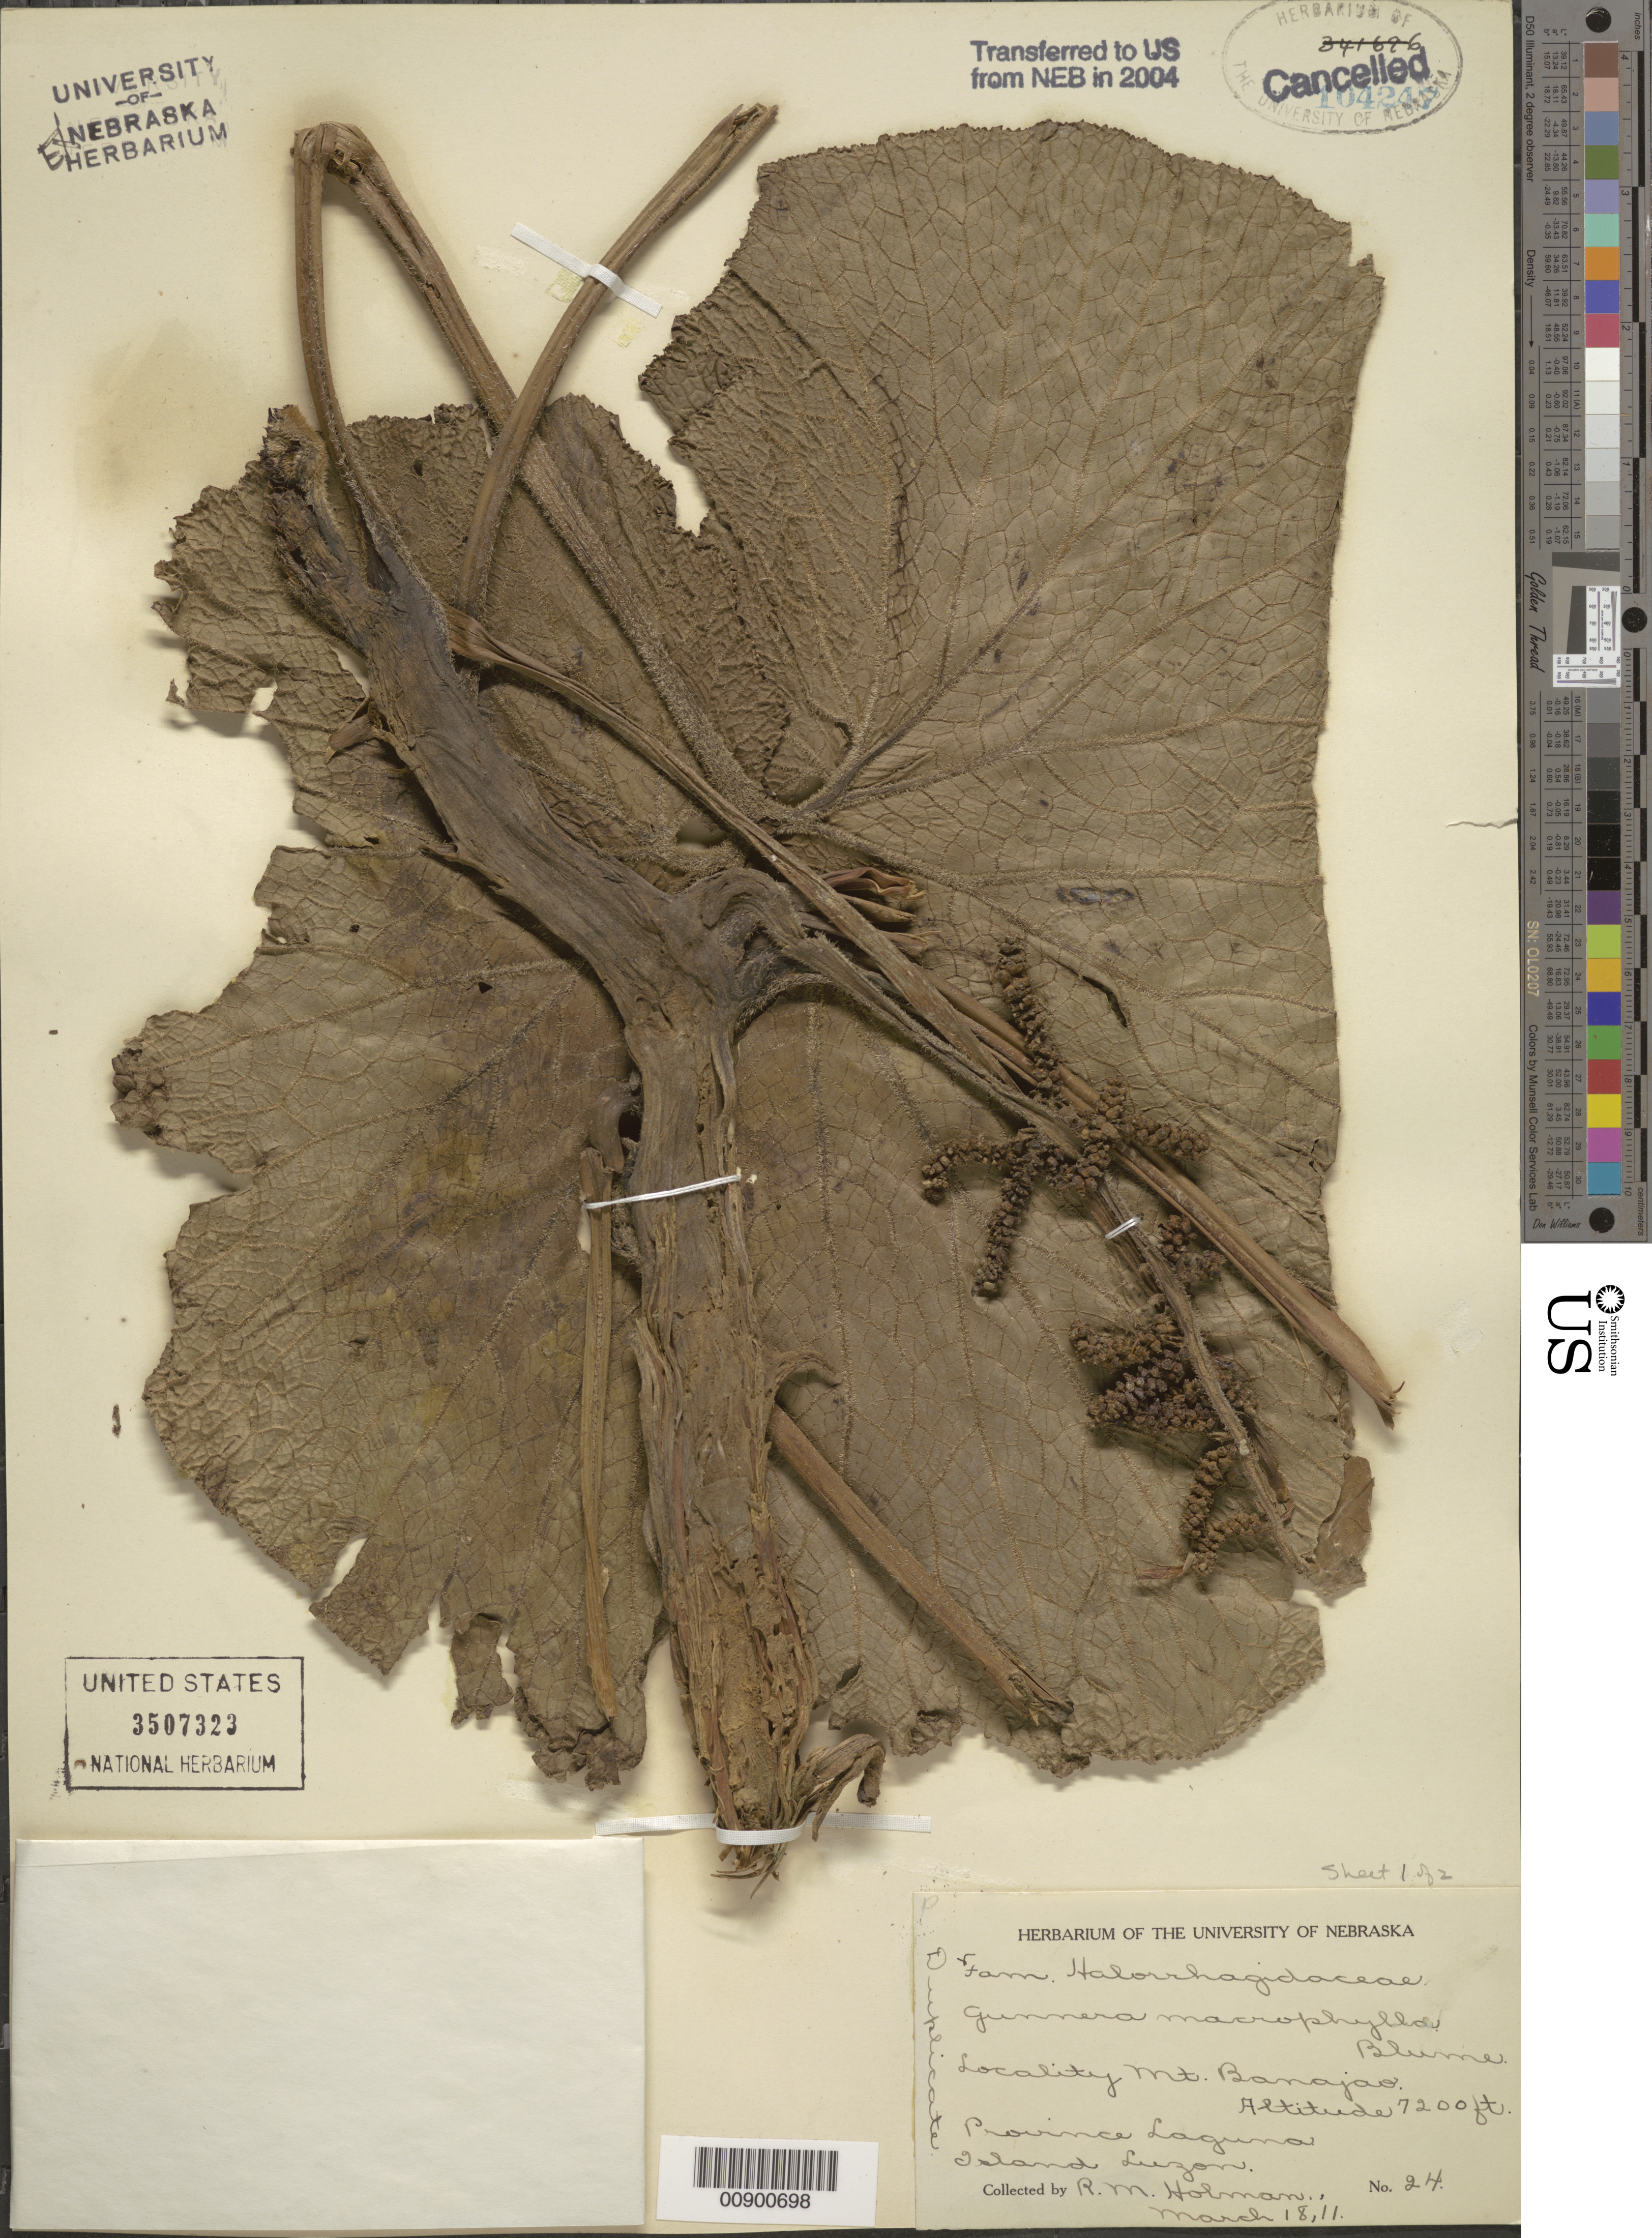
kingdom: Plantae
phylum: Tracheophyta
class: Magnoliopsida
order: Gunnerales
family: Gunneraceae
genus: Gunnera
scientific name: Gunnera macrophylla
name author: Blume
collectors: R. Holman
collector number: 24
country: Philippines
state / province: Calabarzon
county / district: Laguna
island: Luzon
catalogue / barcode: US 3507323